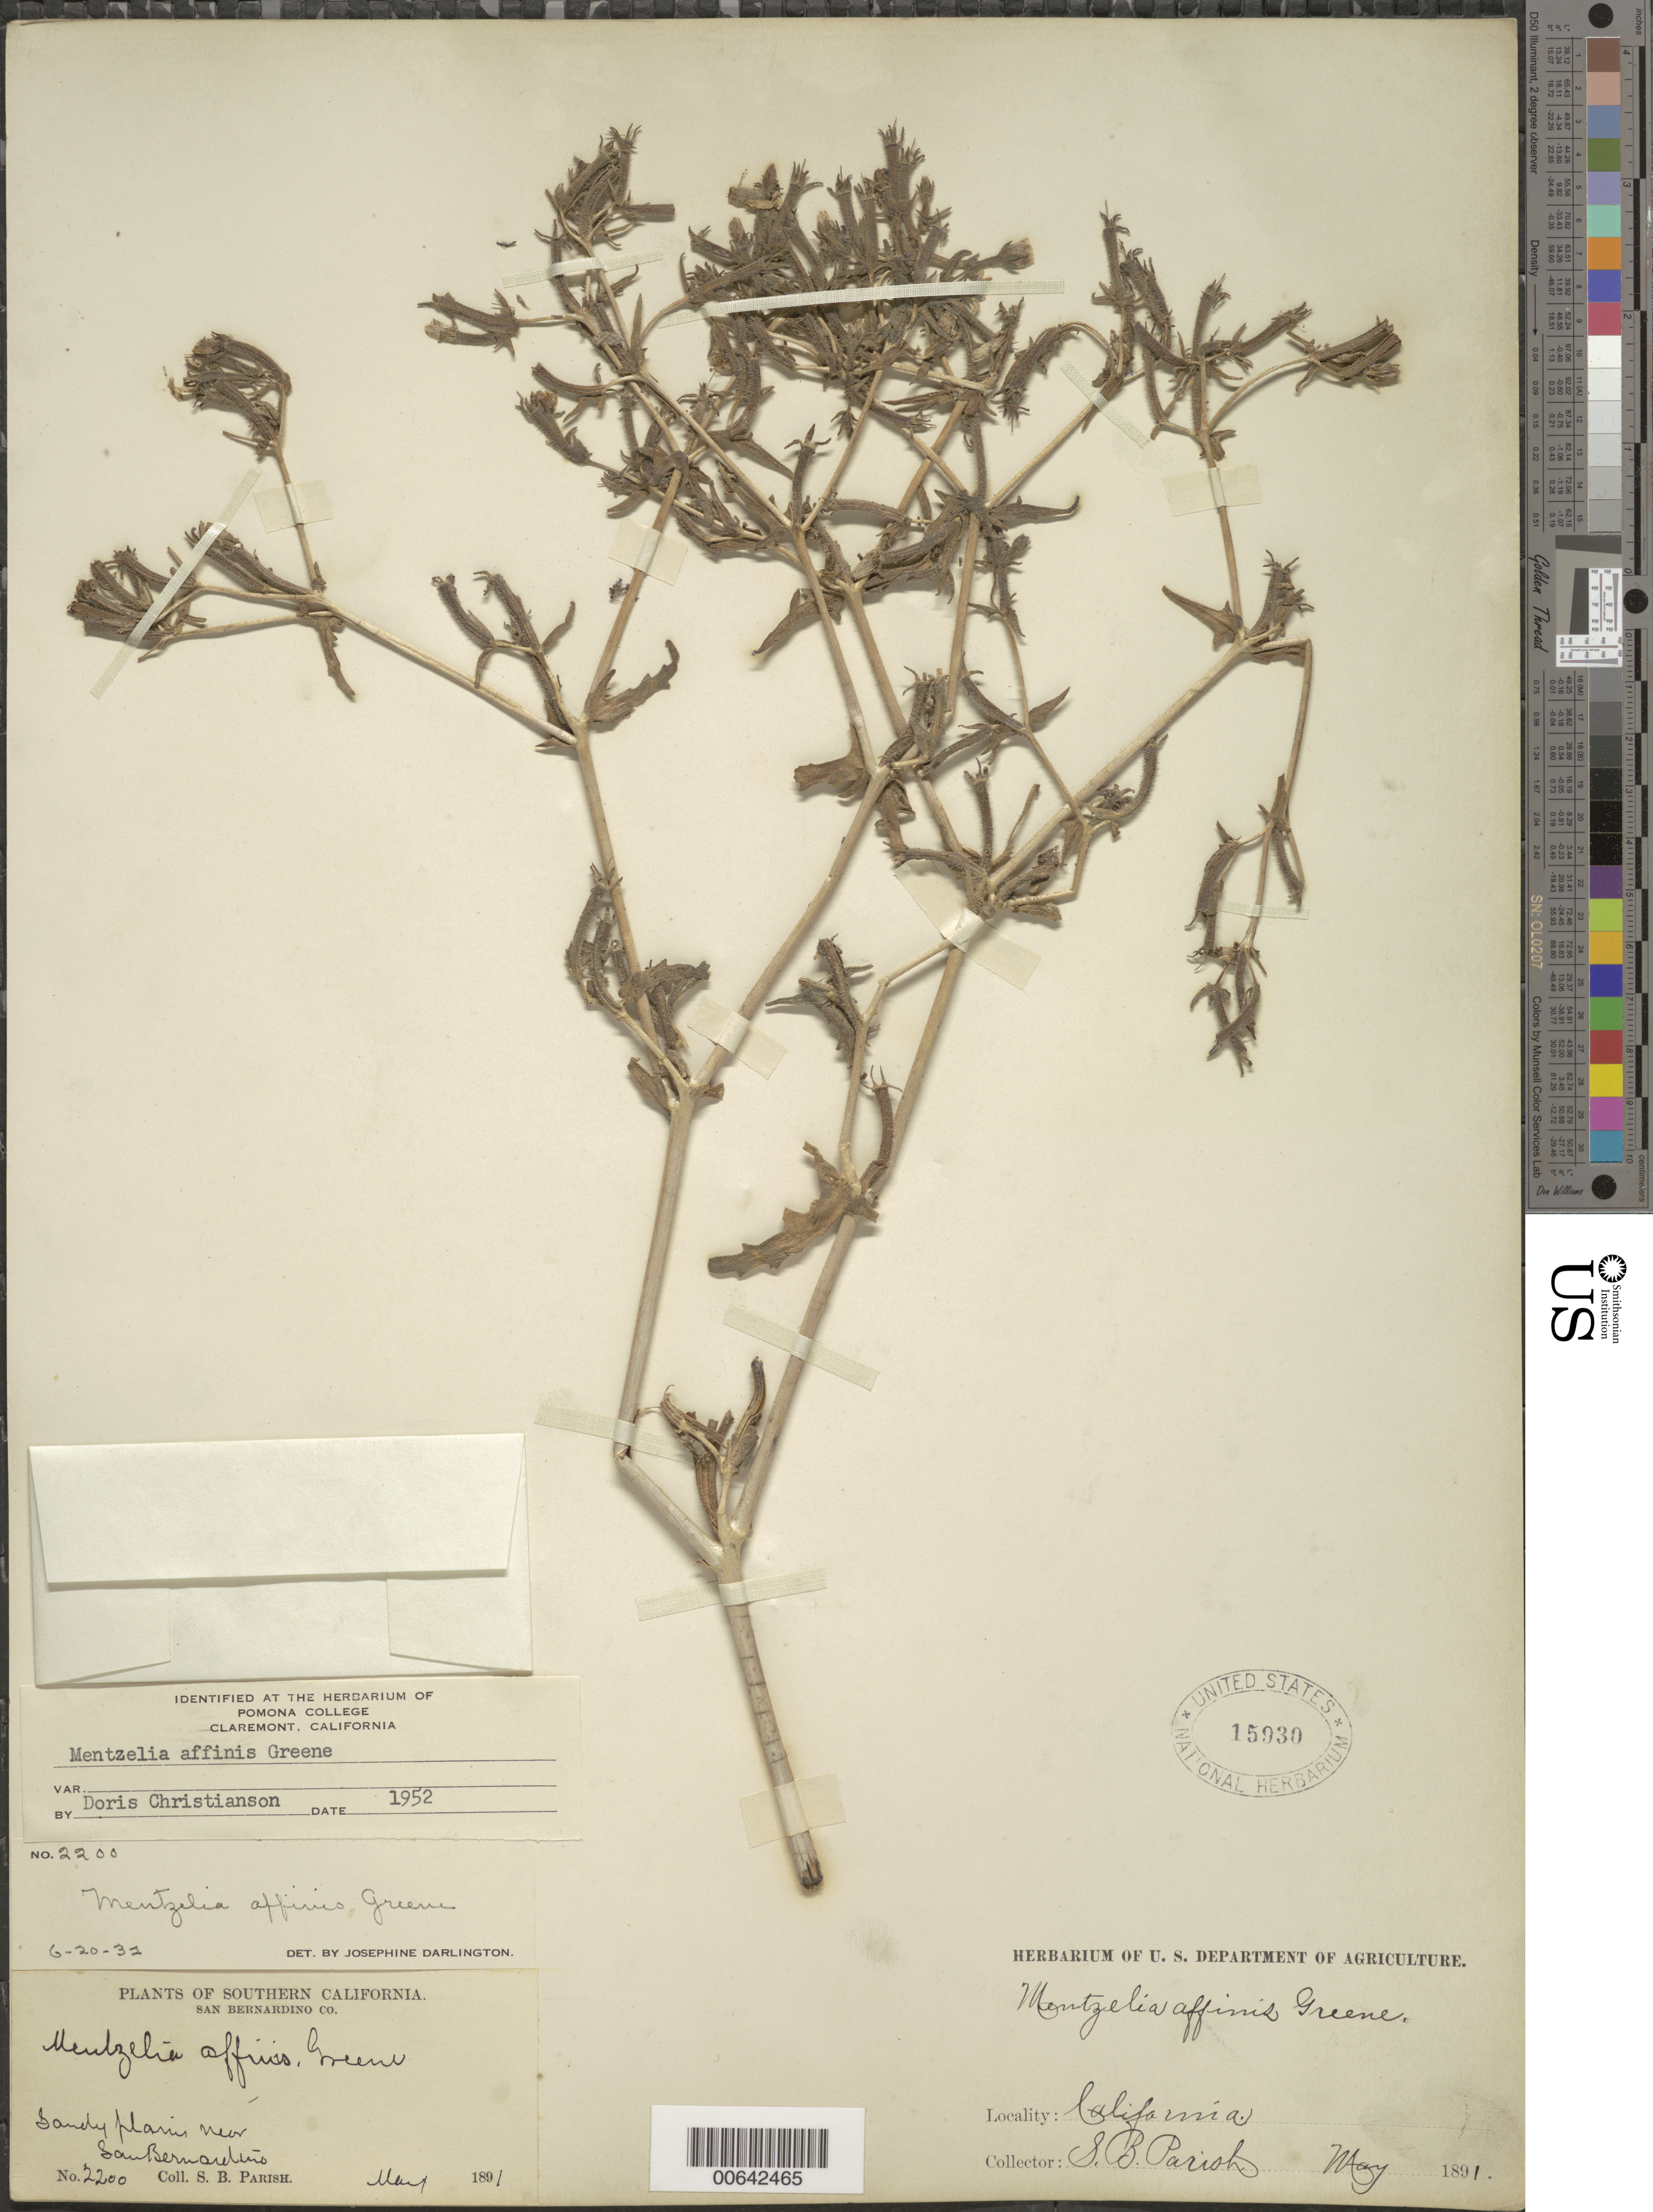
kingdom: Plantae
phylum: Tracheophyta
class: Magnoliopsida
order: Cornales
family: Loasaceae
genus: Mentzelia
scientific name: Mentzelia affinis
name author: Greene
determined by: Christianson, D., (POM), Pomona College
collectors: S. B. Parish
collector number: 2200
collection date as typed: May 1891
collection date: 1891-05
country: United States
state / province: California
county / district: San Bernardino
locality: Sandy plains near San Bernardino.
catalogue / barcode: US 15930